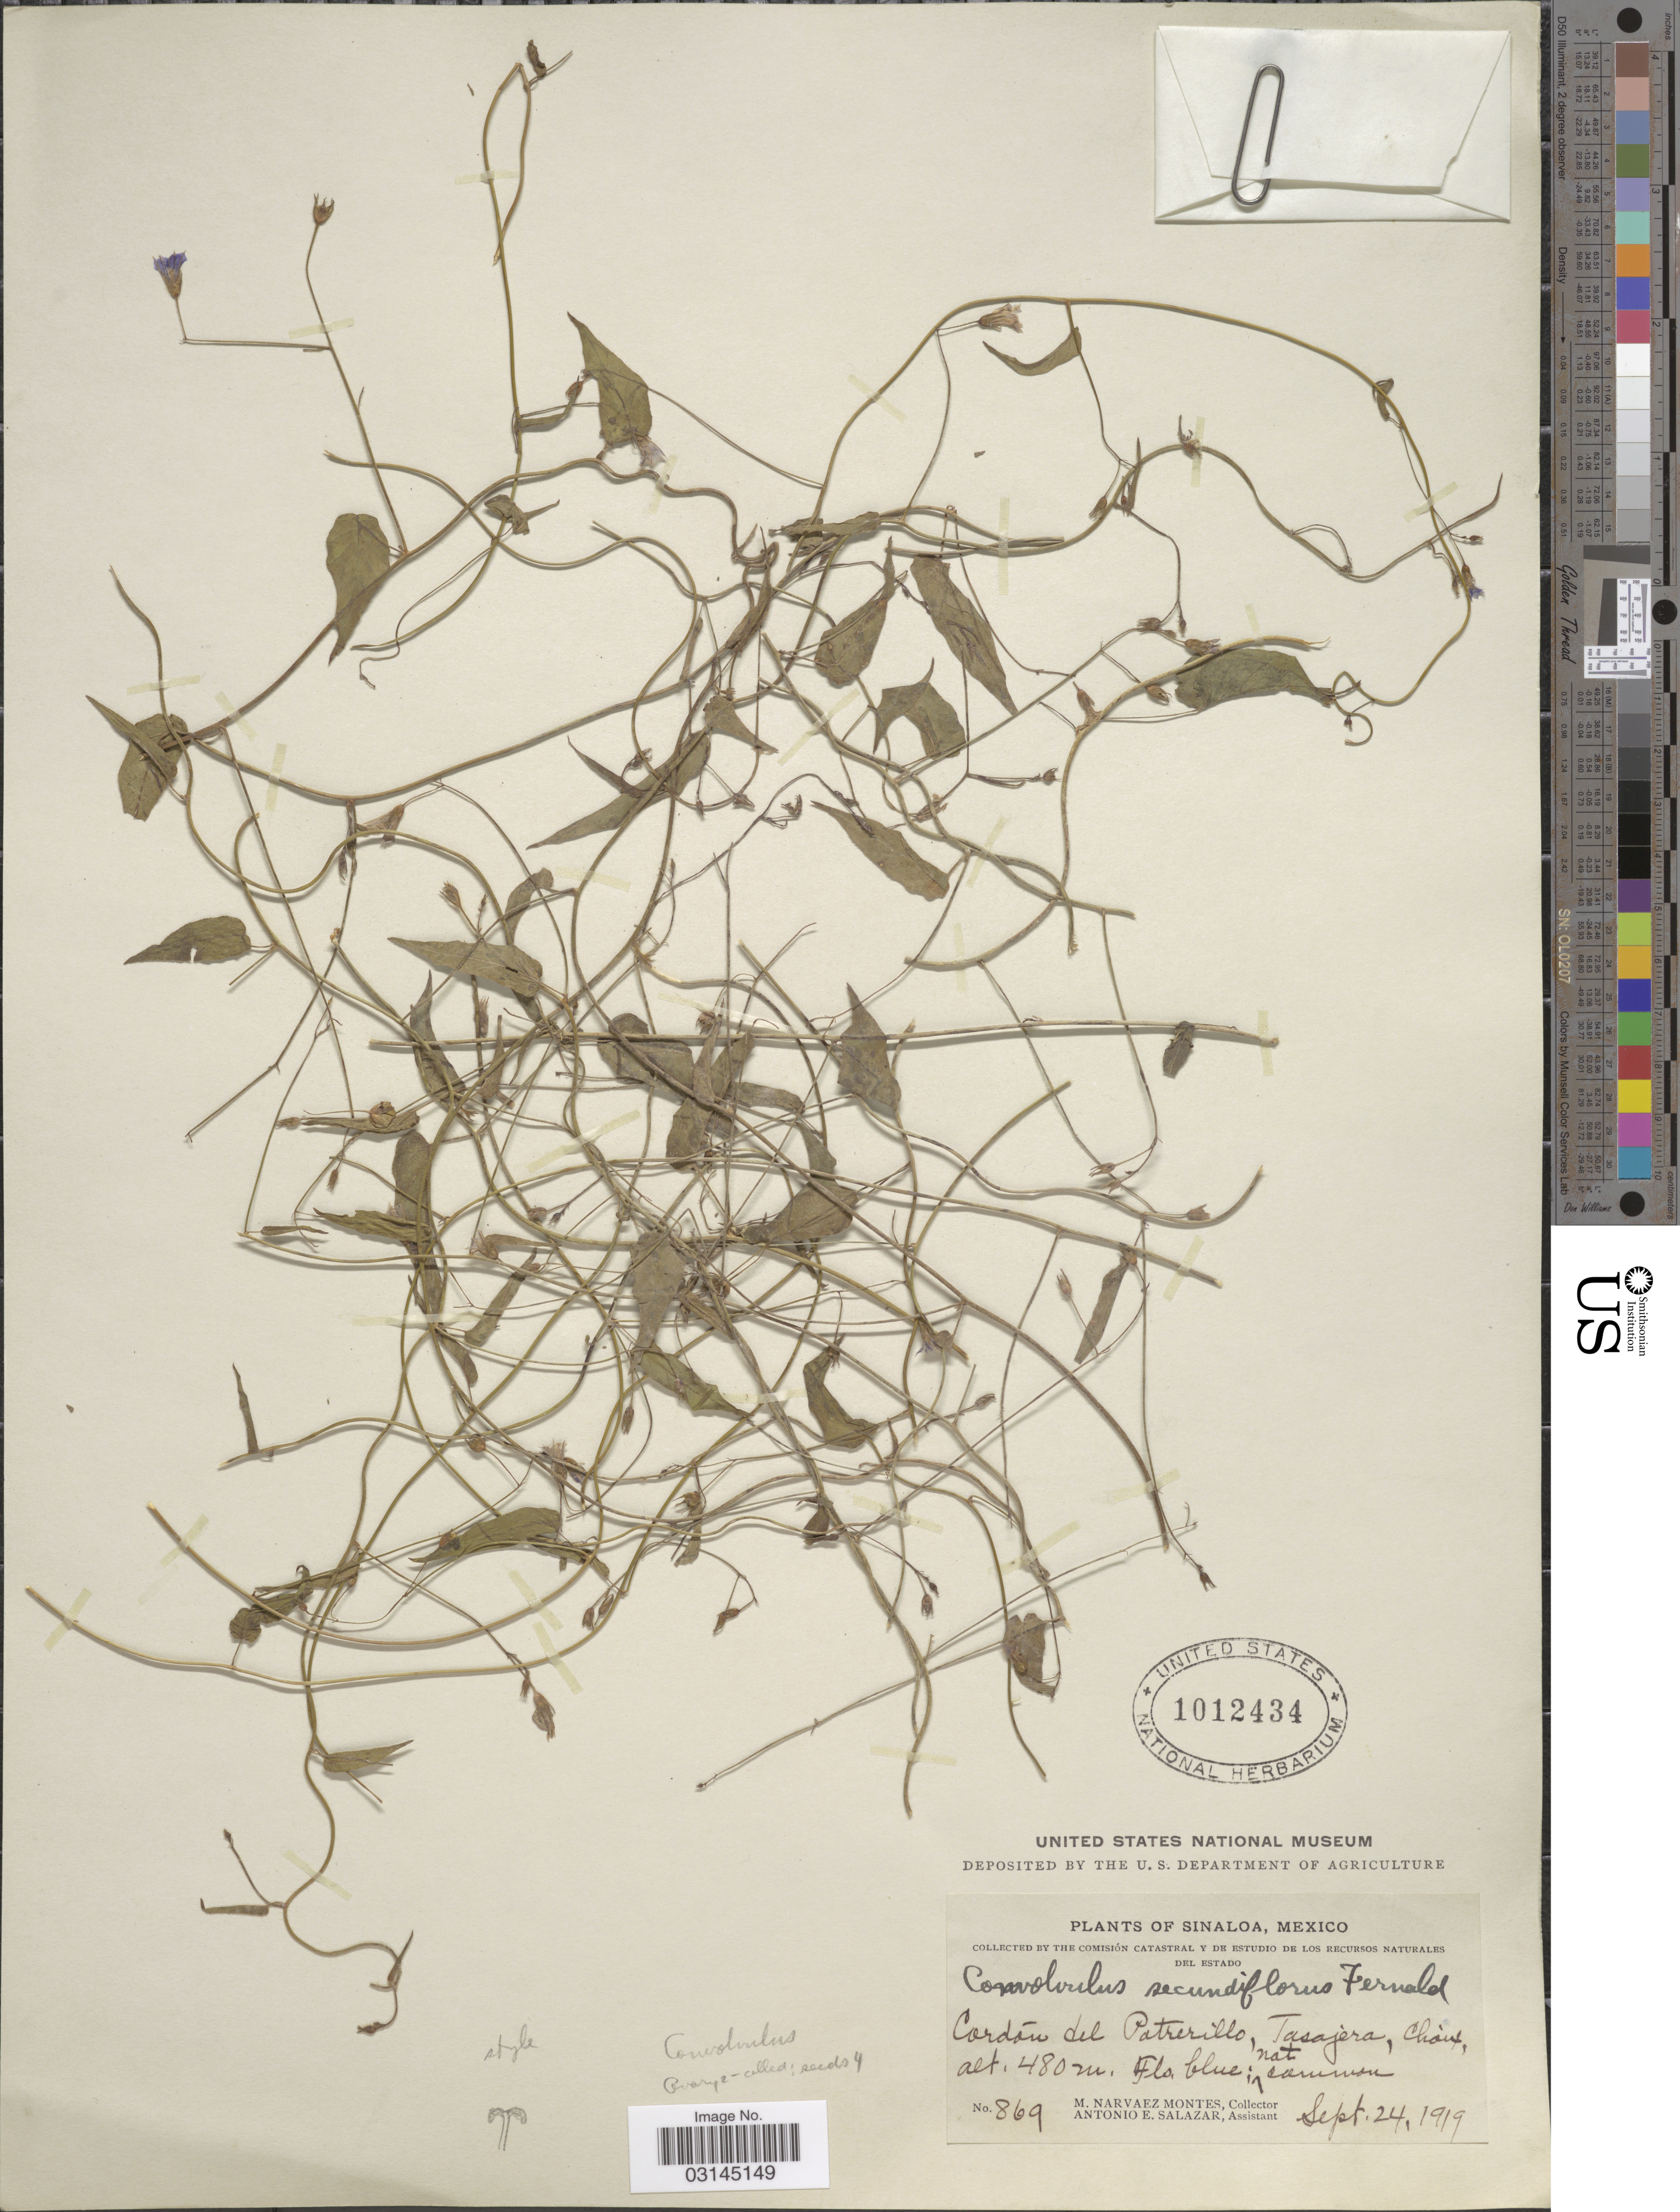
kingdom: Plantae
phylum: Tracheophyta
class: Magnoliopsida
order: Solanales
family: Convolvulaceae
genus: Convolvulus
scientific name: Convolvulus secundiflorus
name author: Fernald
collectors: M. Narvaez-Montes & A. E. Salazar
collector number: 869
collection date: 1919-09-24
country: Mexico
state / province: Sinaloa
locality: Cordón del Patrerillo, Tasajera, Choix.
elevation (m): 480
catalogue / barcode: US 1012434